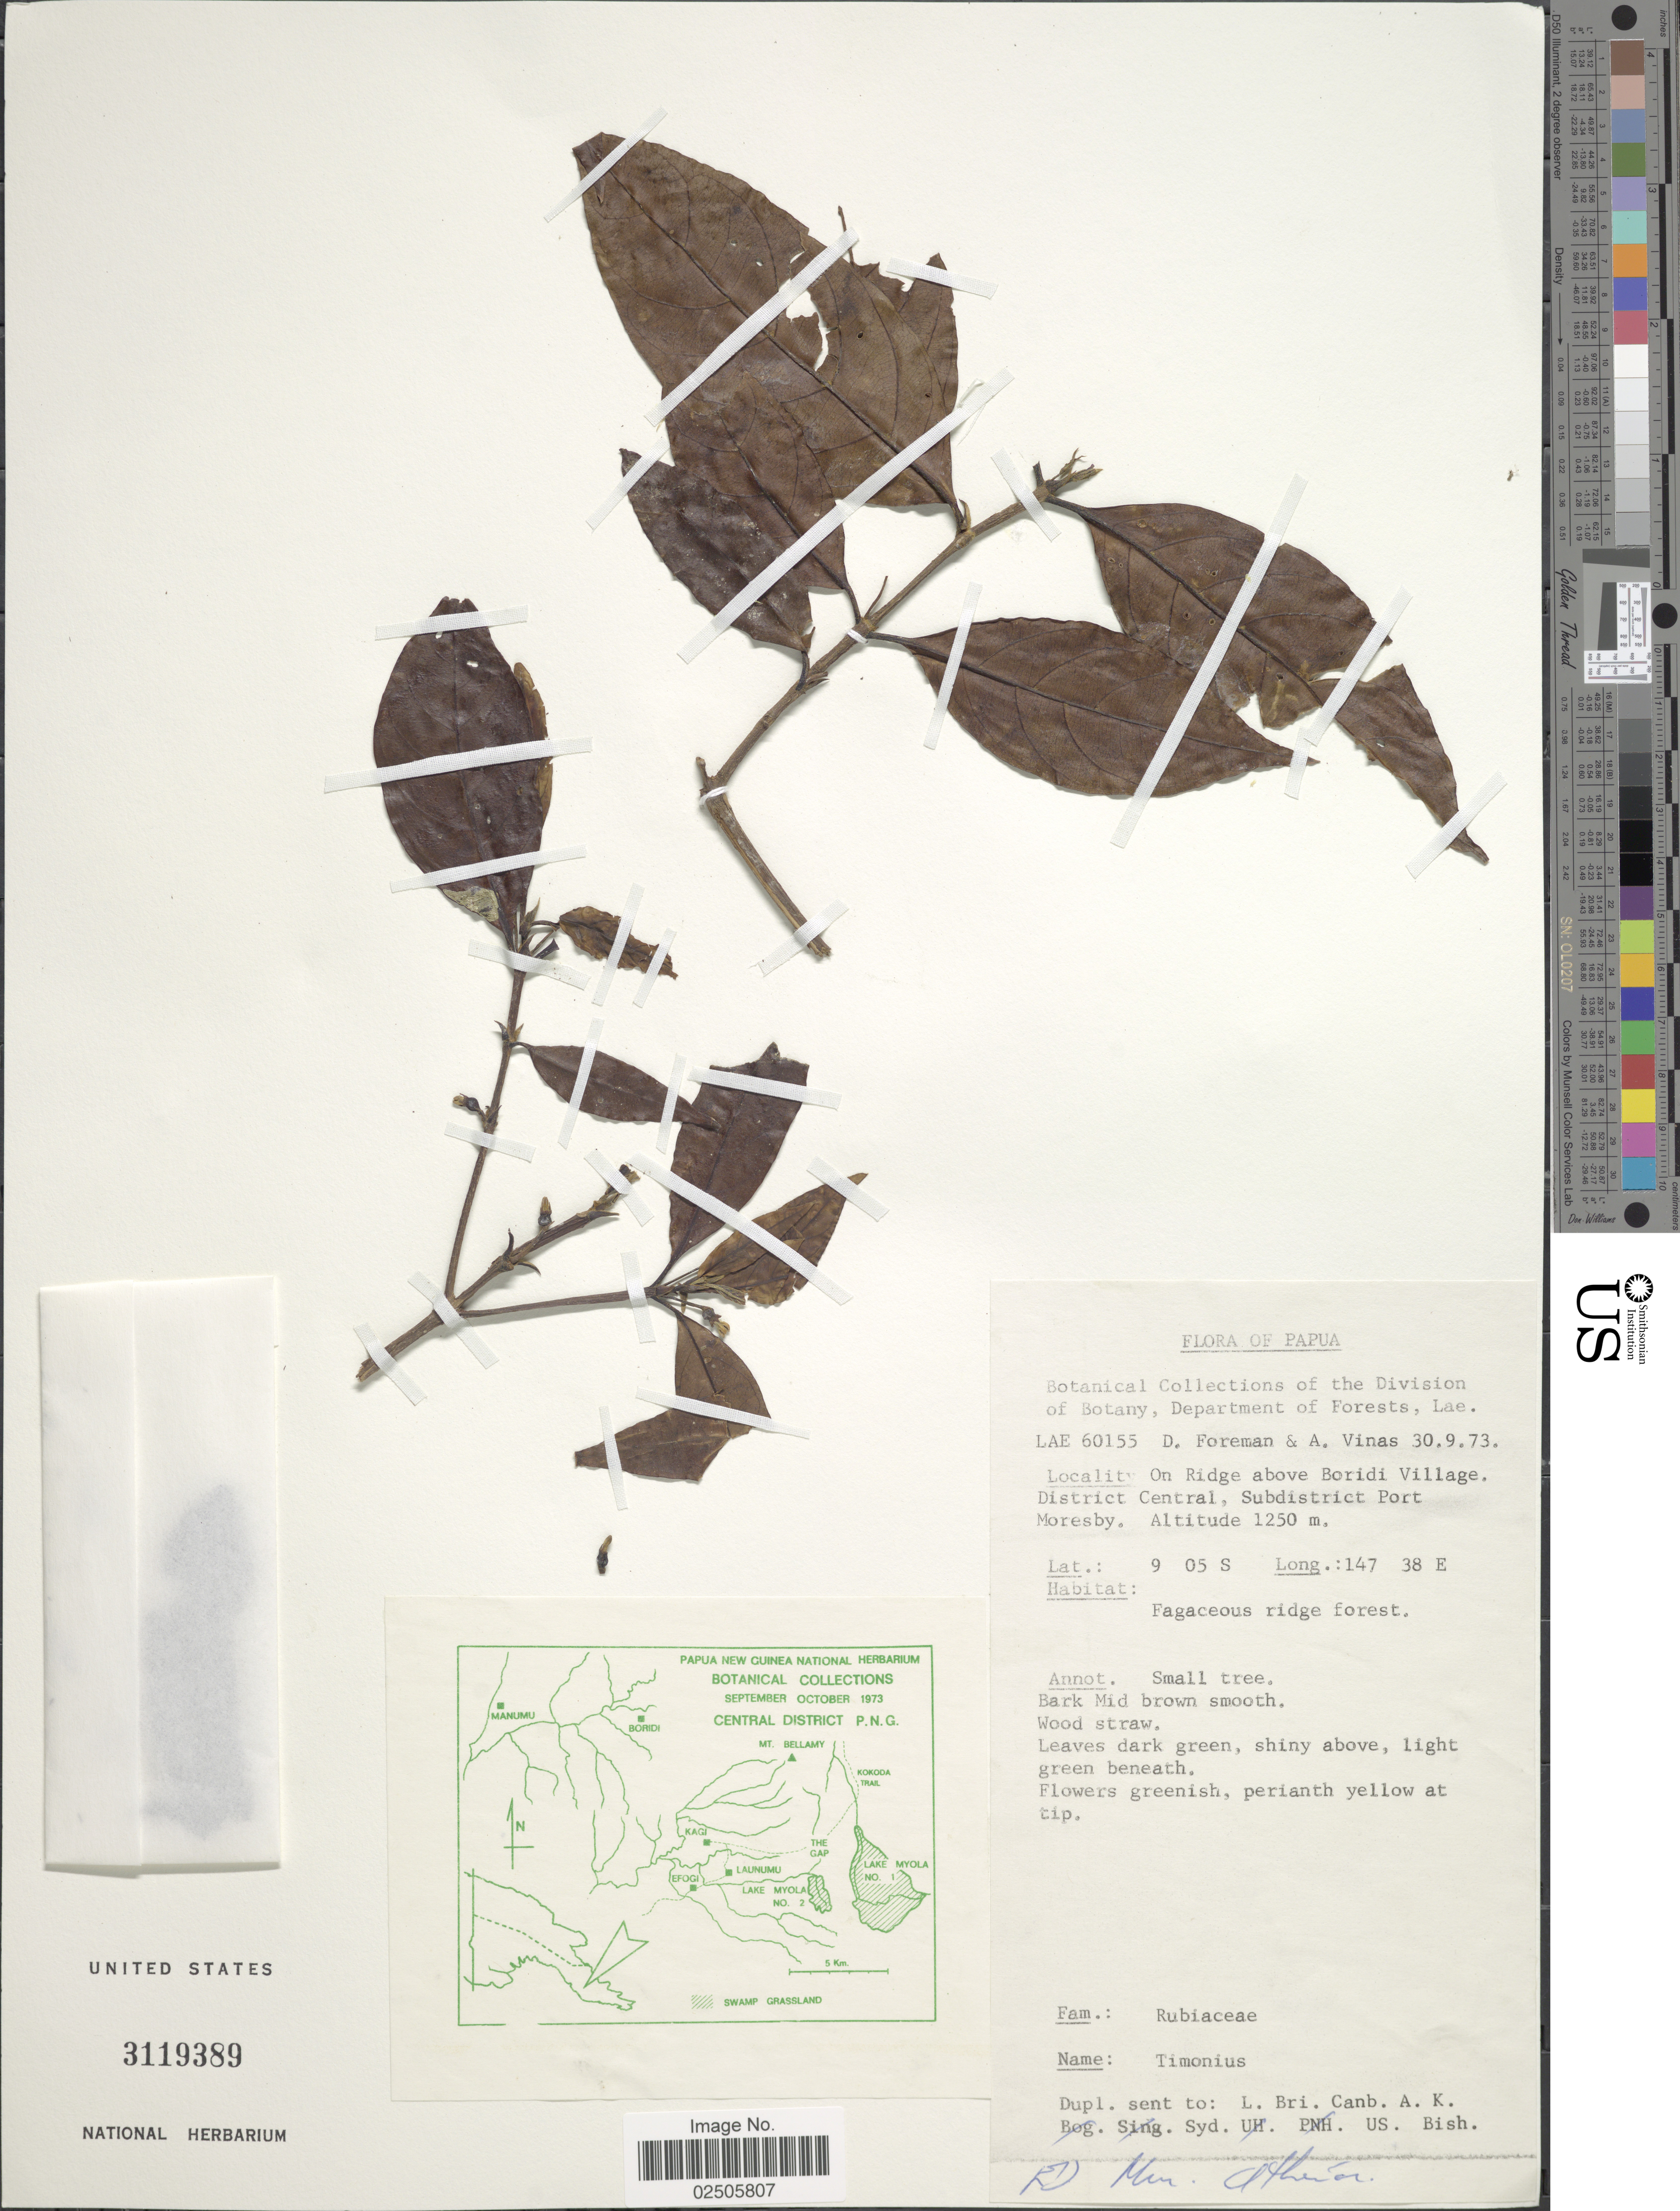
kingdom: Plantae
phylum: Tracheophyta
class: Magnoliopsida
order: Gentianales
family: Rubiaceae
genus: Timonius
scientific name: Timonius sp.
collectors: D. Foreman & A. Vinas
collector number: LAE60155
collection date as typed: Transcribed d/m/y: 30/9/73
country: Papua New Guinea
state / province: Central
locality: Papua, On ridge above Boridi Village. District Central, Subdistrict Port Moresby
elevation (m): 1250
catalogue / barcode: US 3119389